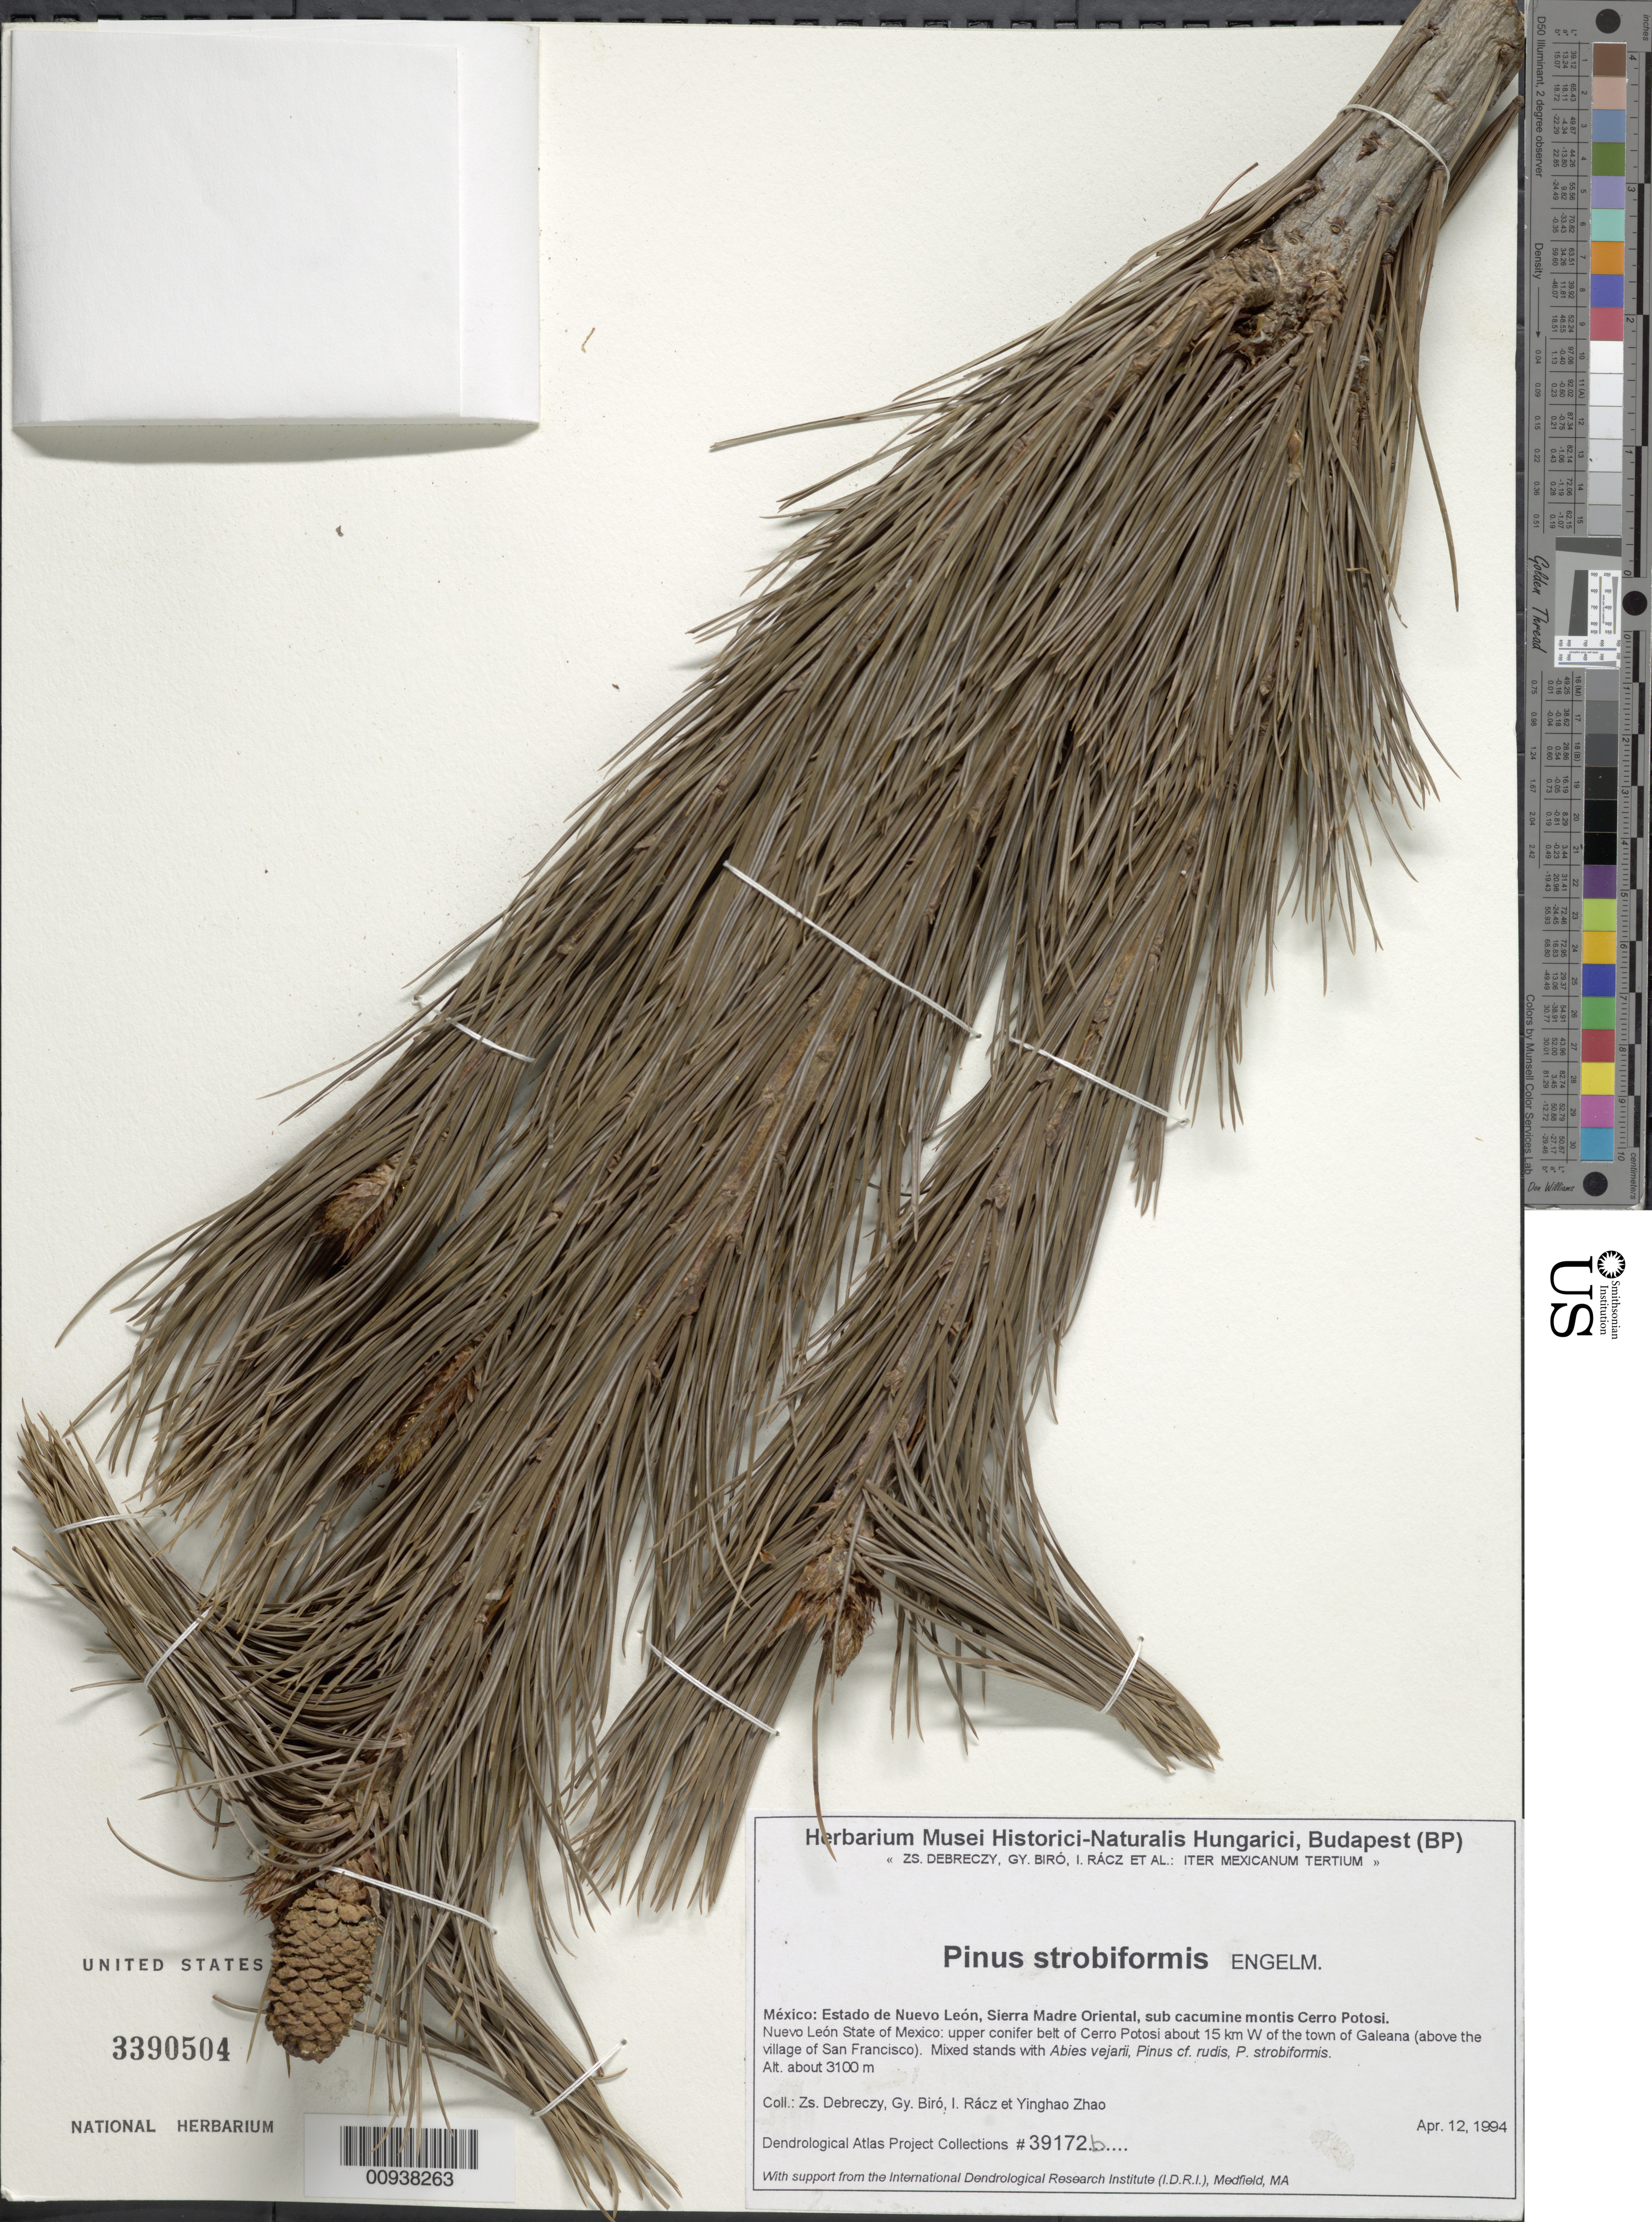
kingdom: Plantae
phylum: Tracheophyta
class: Pinopsida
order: Pinales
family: Pinaceae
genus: Pinus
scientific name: Pinus strobiformis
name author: Engelm.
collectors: Z. Debreczy, G. Biro, I. Rácz & Y. Zhao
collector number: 39172 b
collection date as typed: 12 Apr 1994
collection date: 1994-04-12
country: Mexico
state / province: Nuevo León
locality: Sierra Madre Oriental. Cerro Potosí about 15 km. W of the town of Galeana (above the village of San Francisco).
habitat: Upper conifer belt of Cerro. Mixed stands with Abies vejarii, Pinus cf. rudis, P. strobiformis.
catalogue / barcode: US 3390504